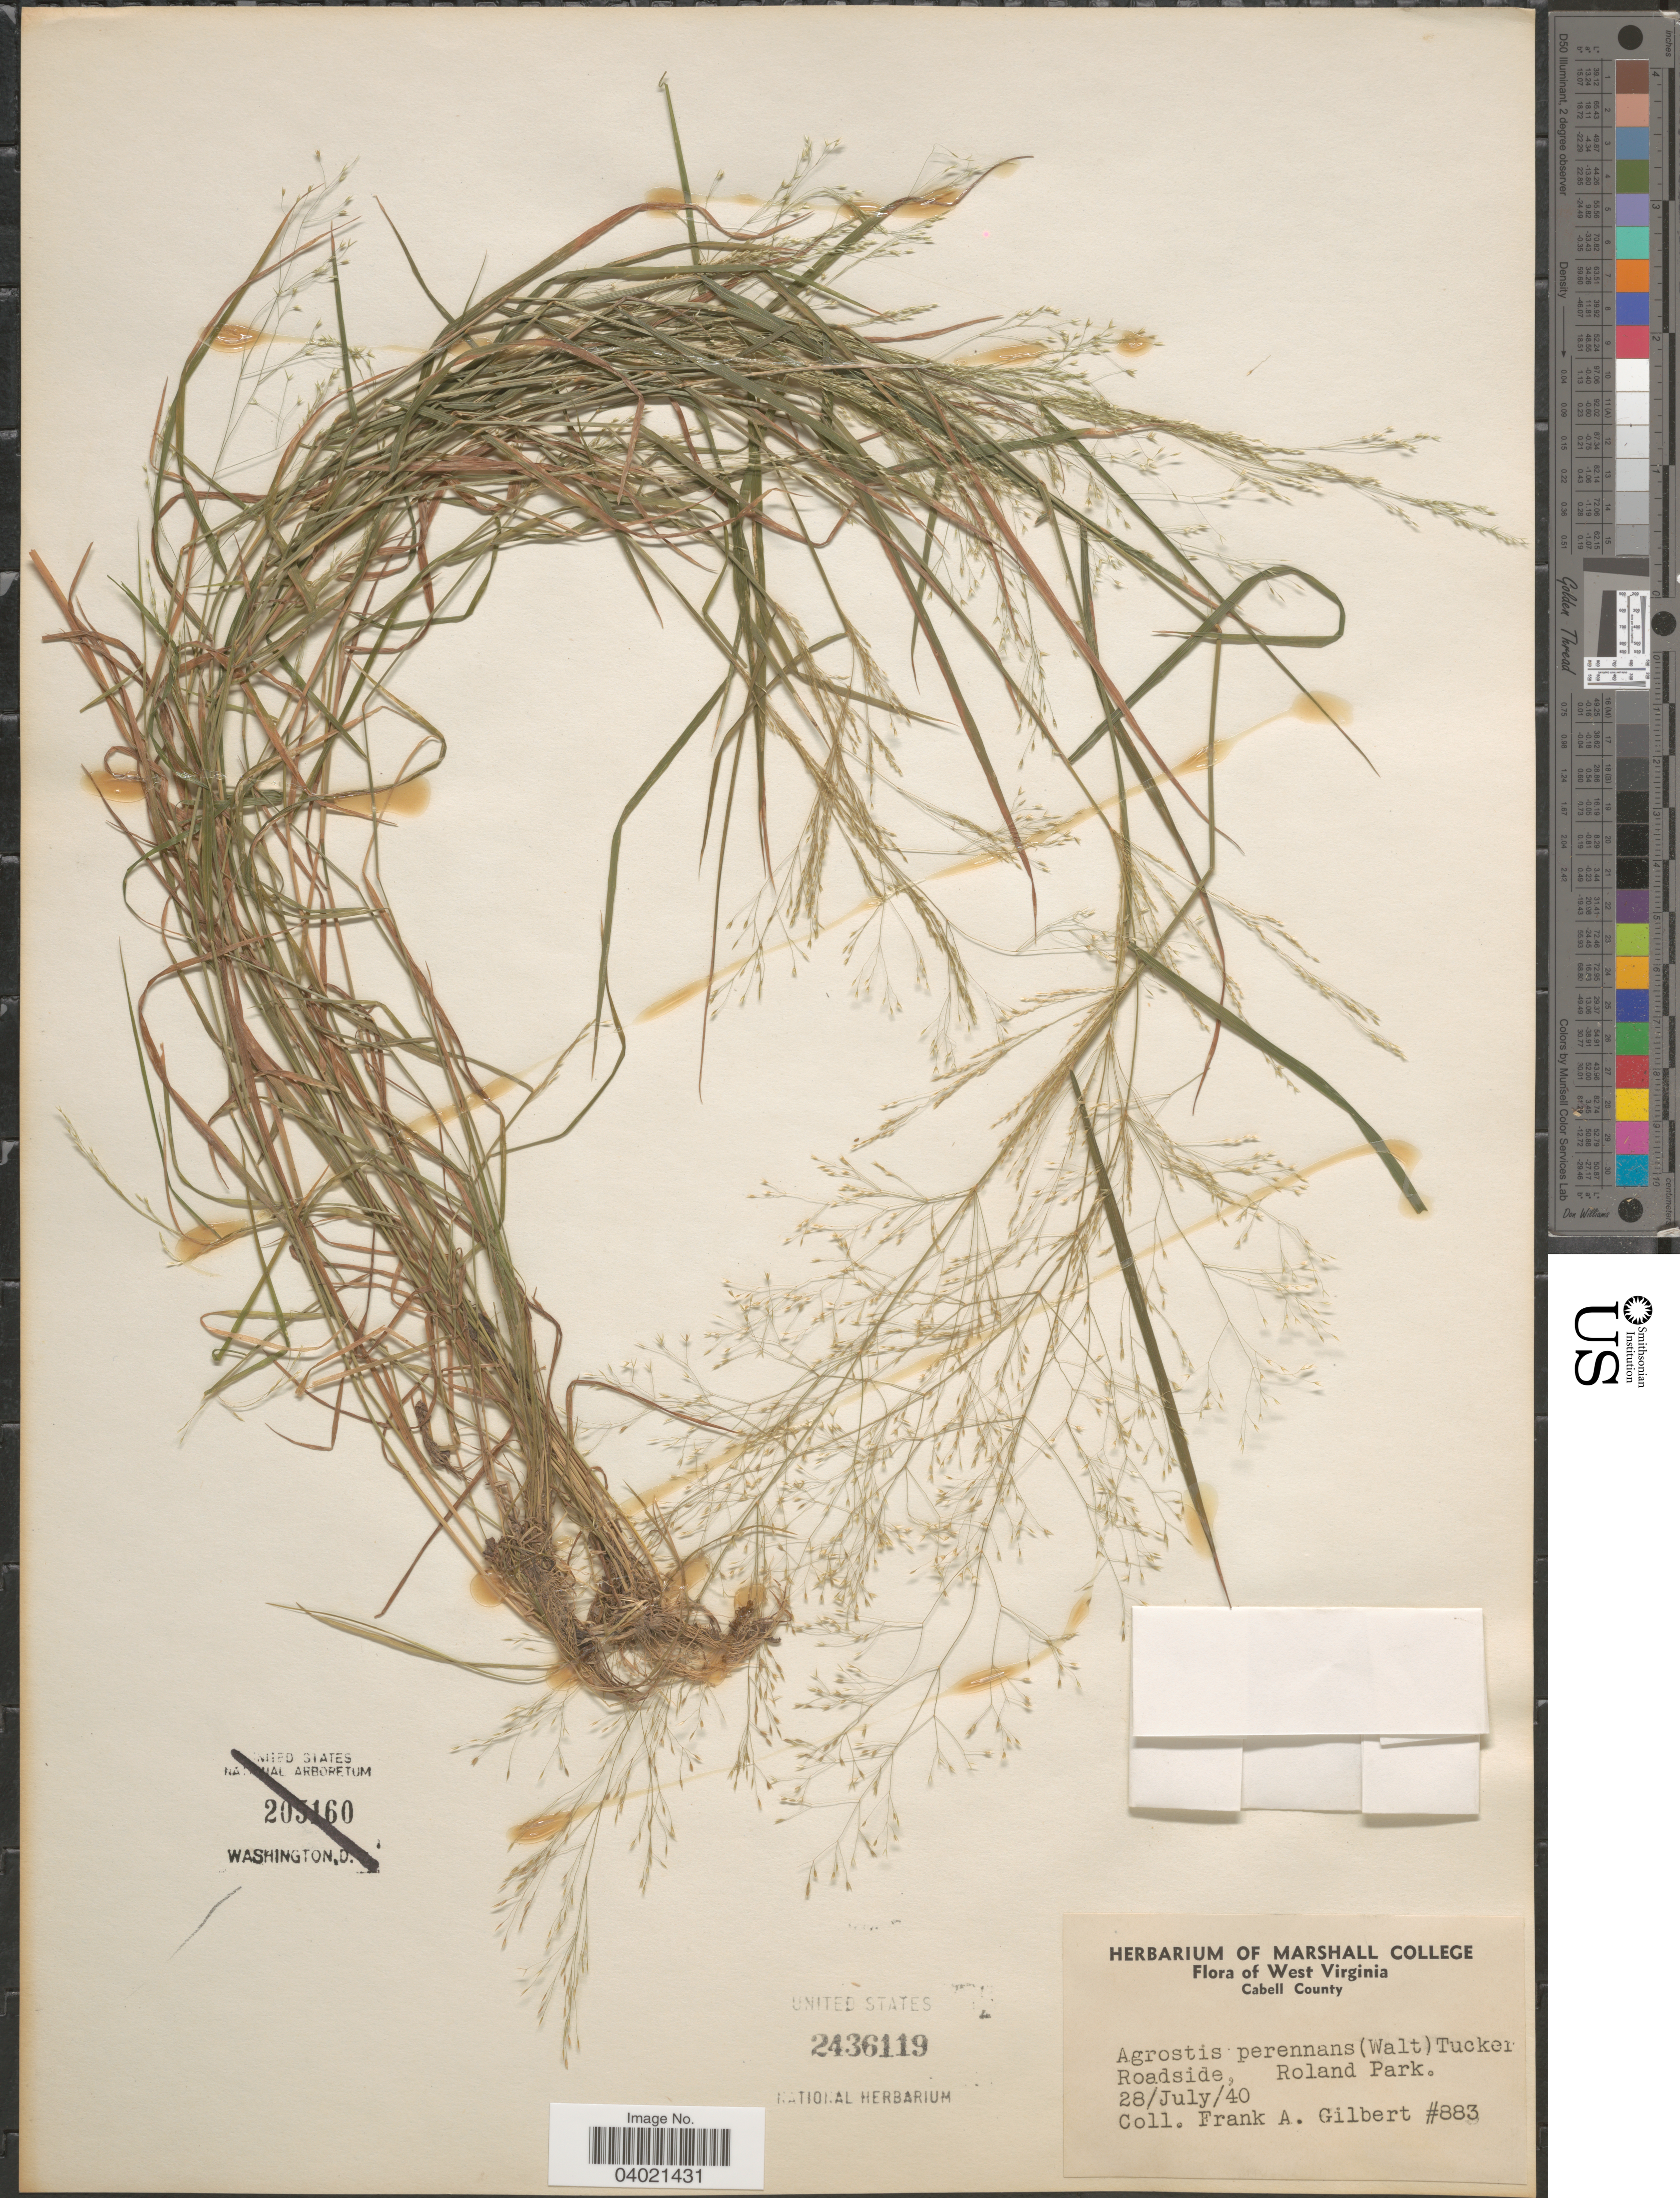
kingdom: Plantae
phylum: Tracheophyta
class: Liliopsida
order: Poales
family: Poaceae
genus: Agrostis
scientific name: Agrostis perennans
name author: (Walter) Tuck.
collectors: F. A. Gilbert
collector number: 883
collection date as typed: Transcribed d/m/y: 28/7/40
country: United States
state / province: West Virginia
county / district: Cabell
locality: Cabell County. Roadside, Roland Park.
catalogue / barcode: US 2436119